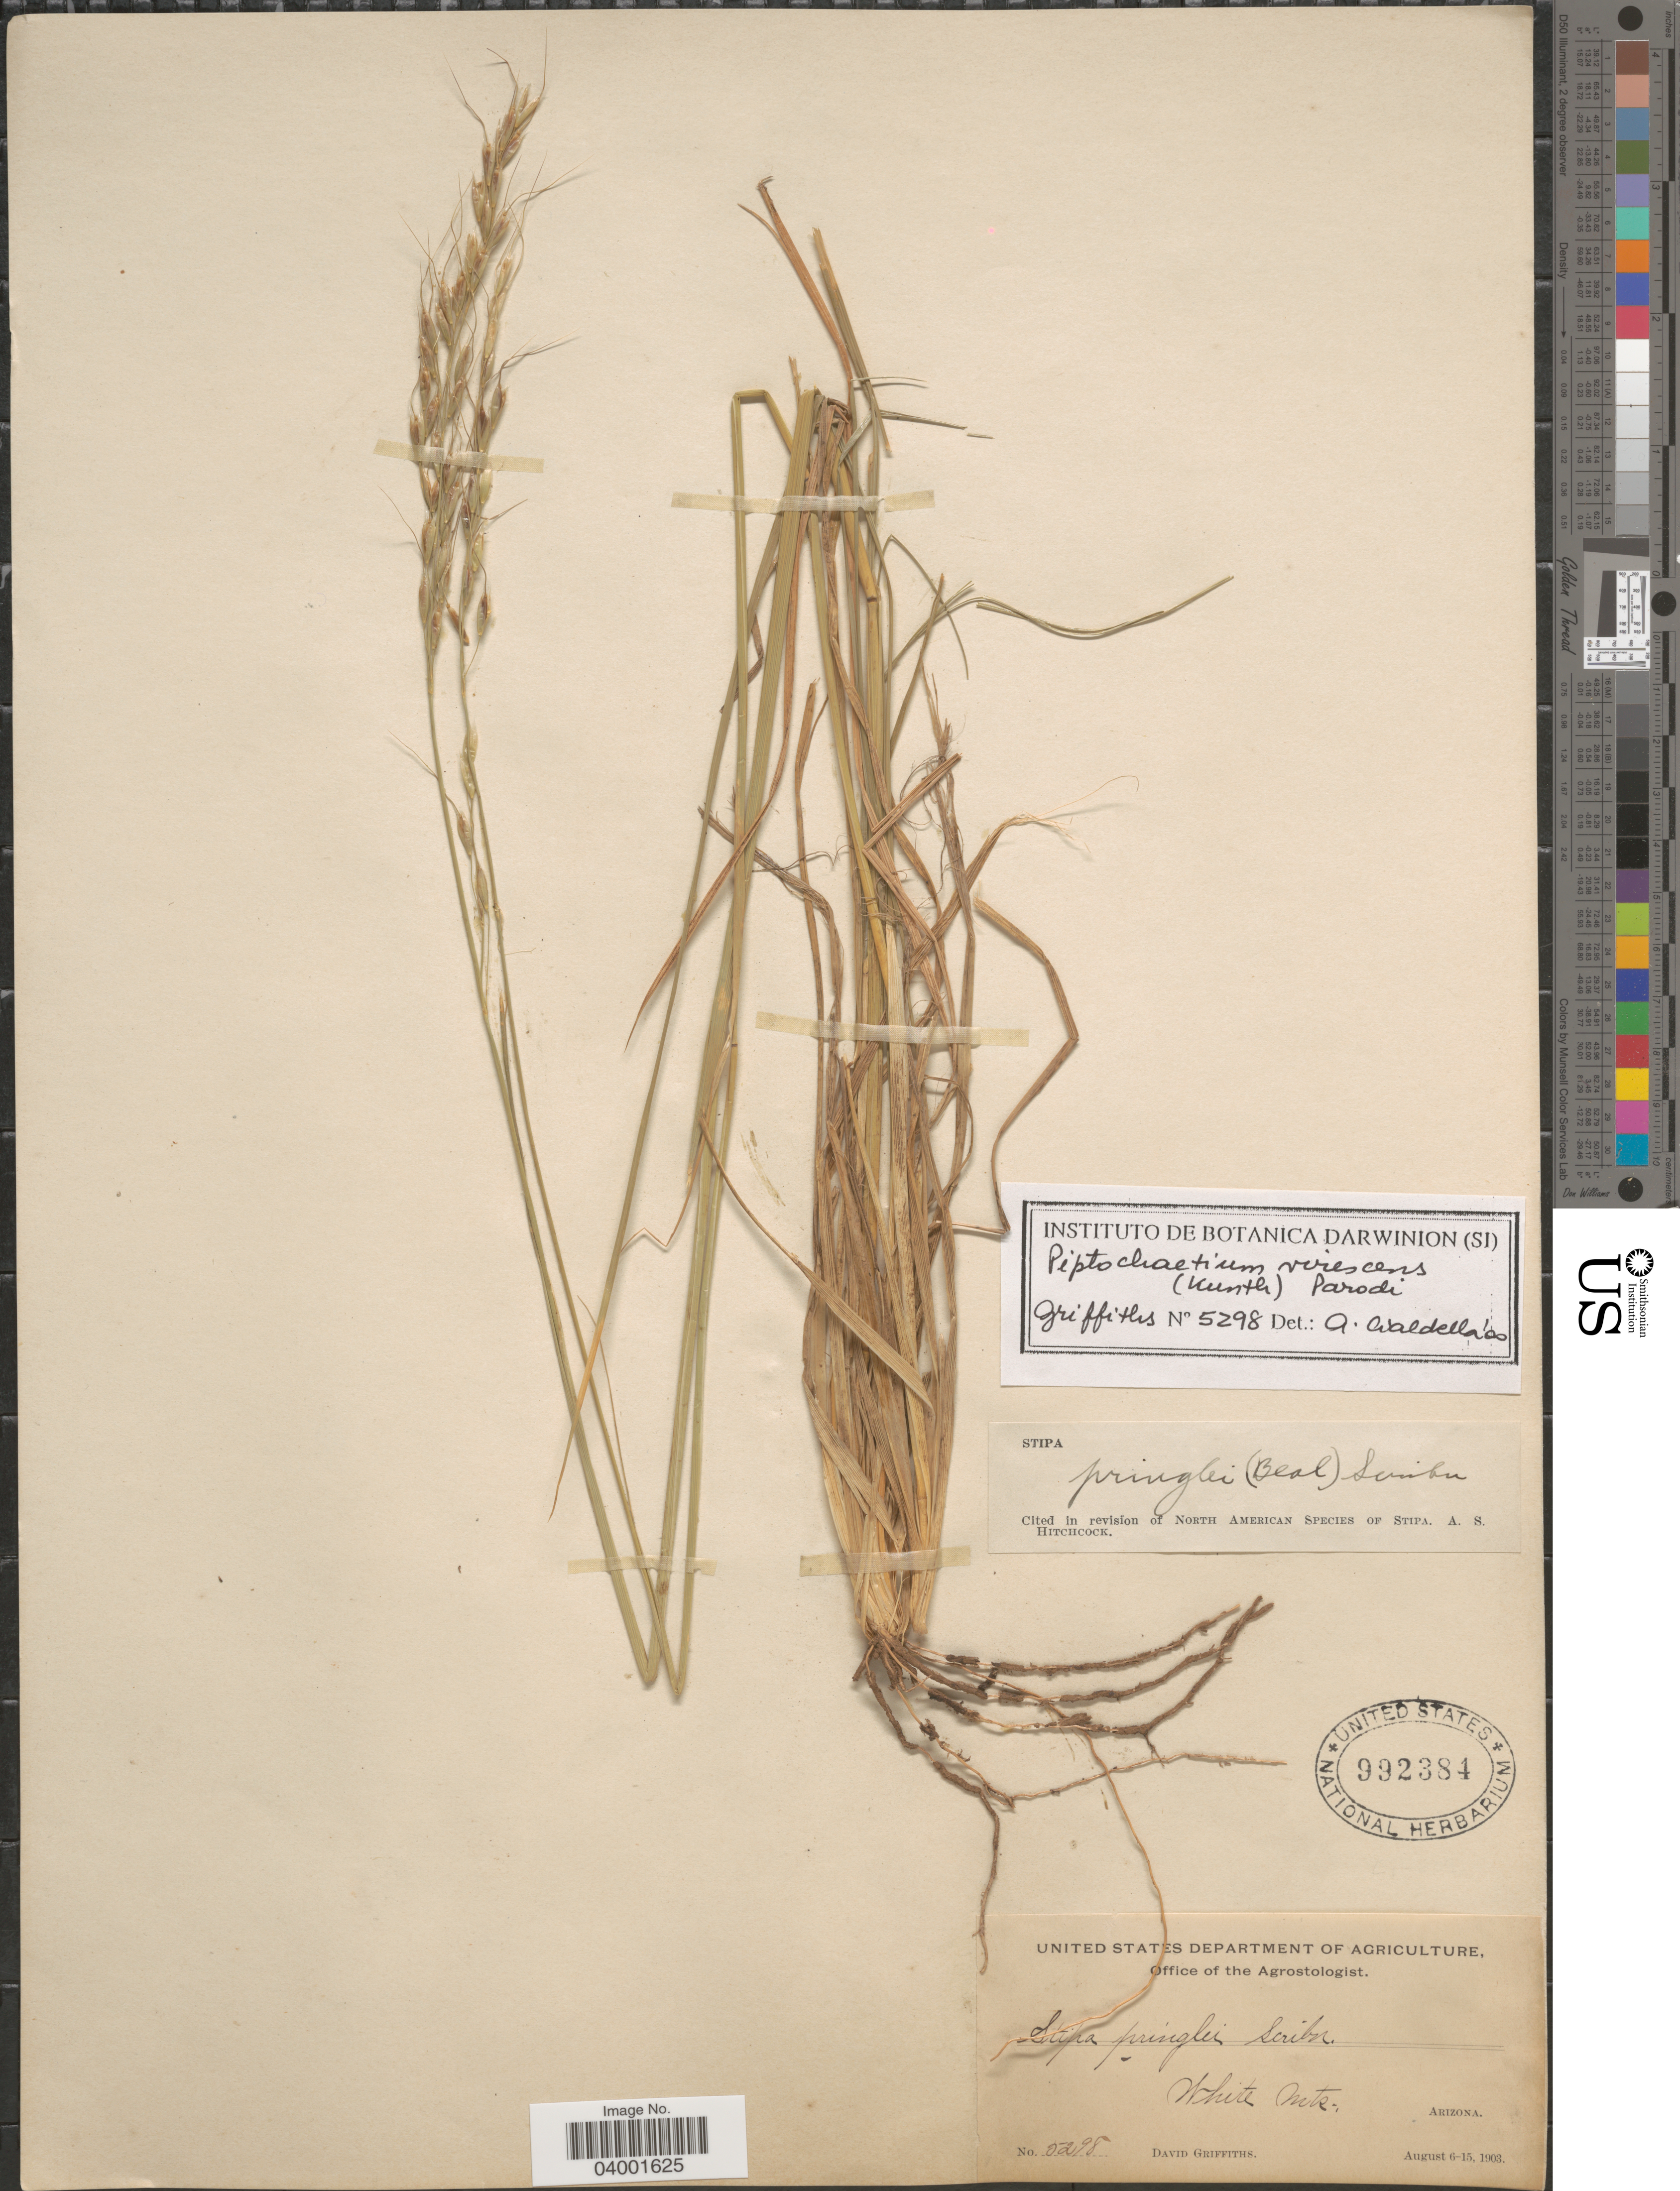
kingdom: Plantae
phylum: Tracheophyta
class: Liliopsida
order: Poales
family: Poaceae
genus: Piptochaetium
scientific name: Piptochaetium virescens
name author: (Kunth) Parodi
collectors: D. Griffiths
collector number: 5298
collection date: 1903-08-06/1903-08-15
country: United States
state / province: Arizona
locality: White Mts.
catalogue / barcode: US 992384